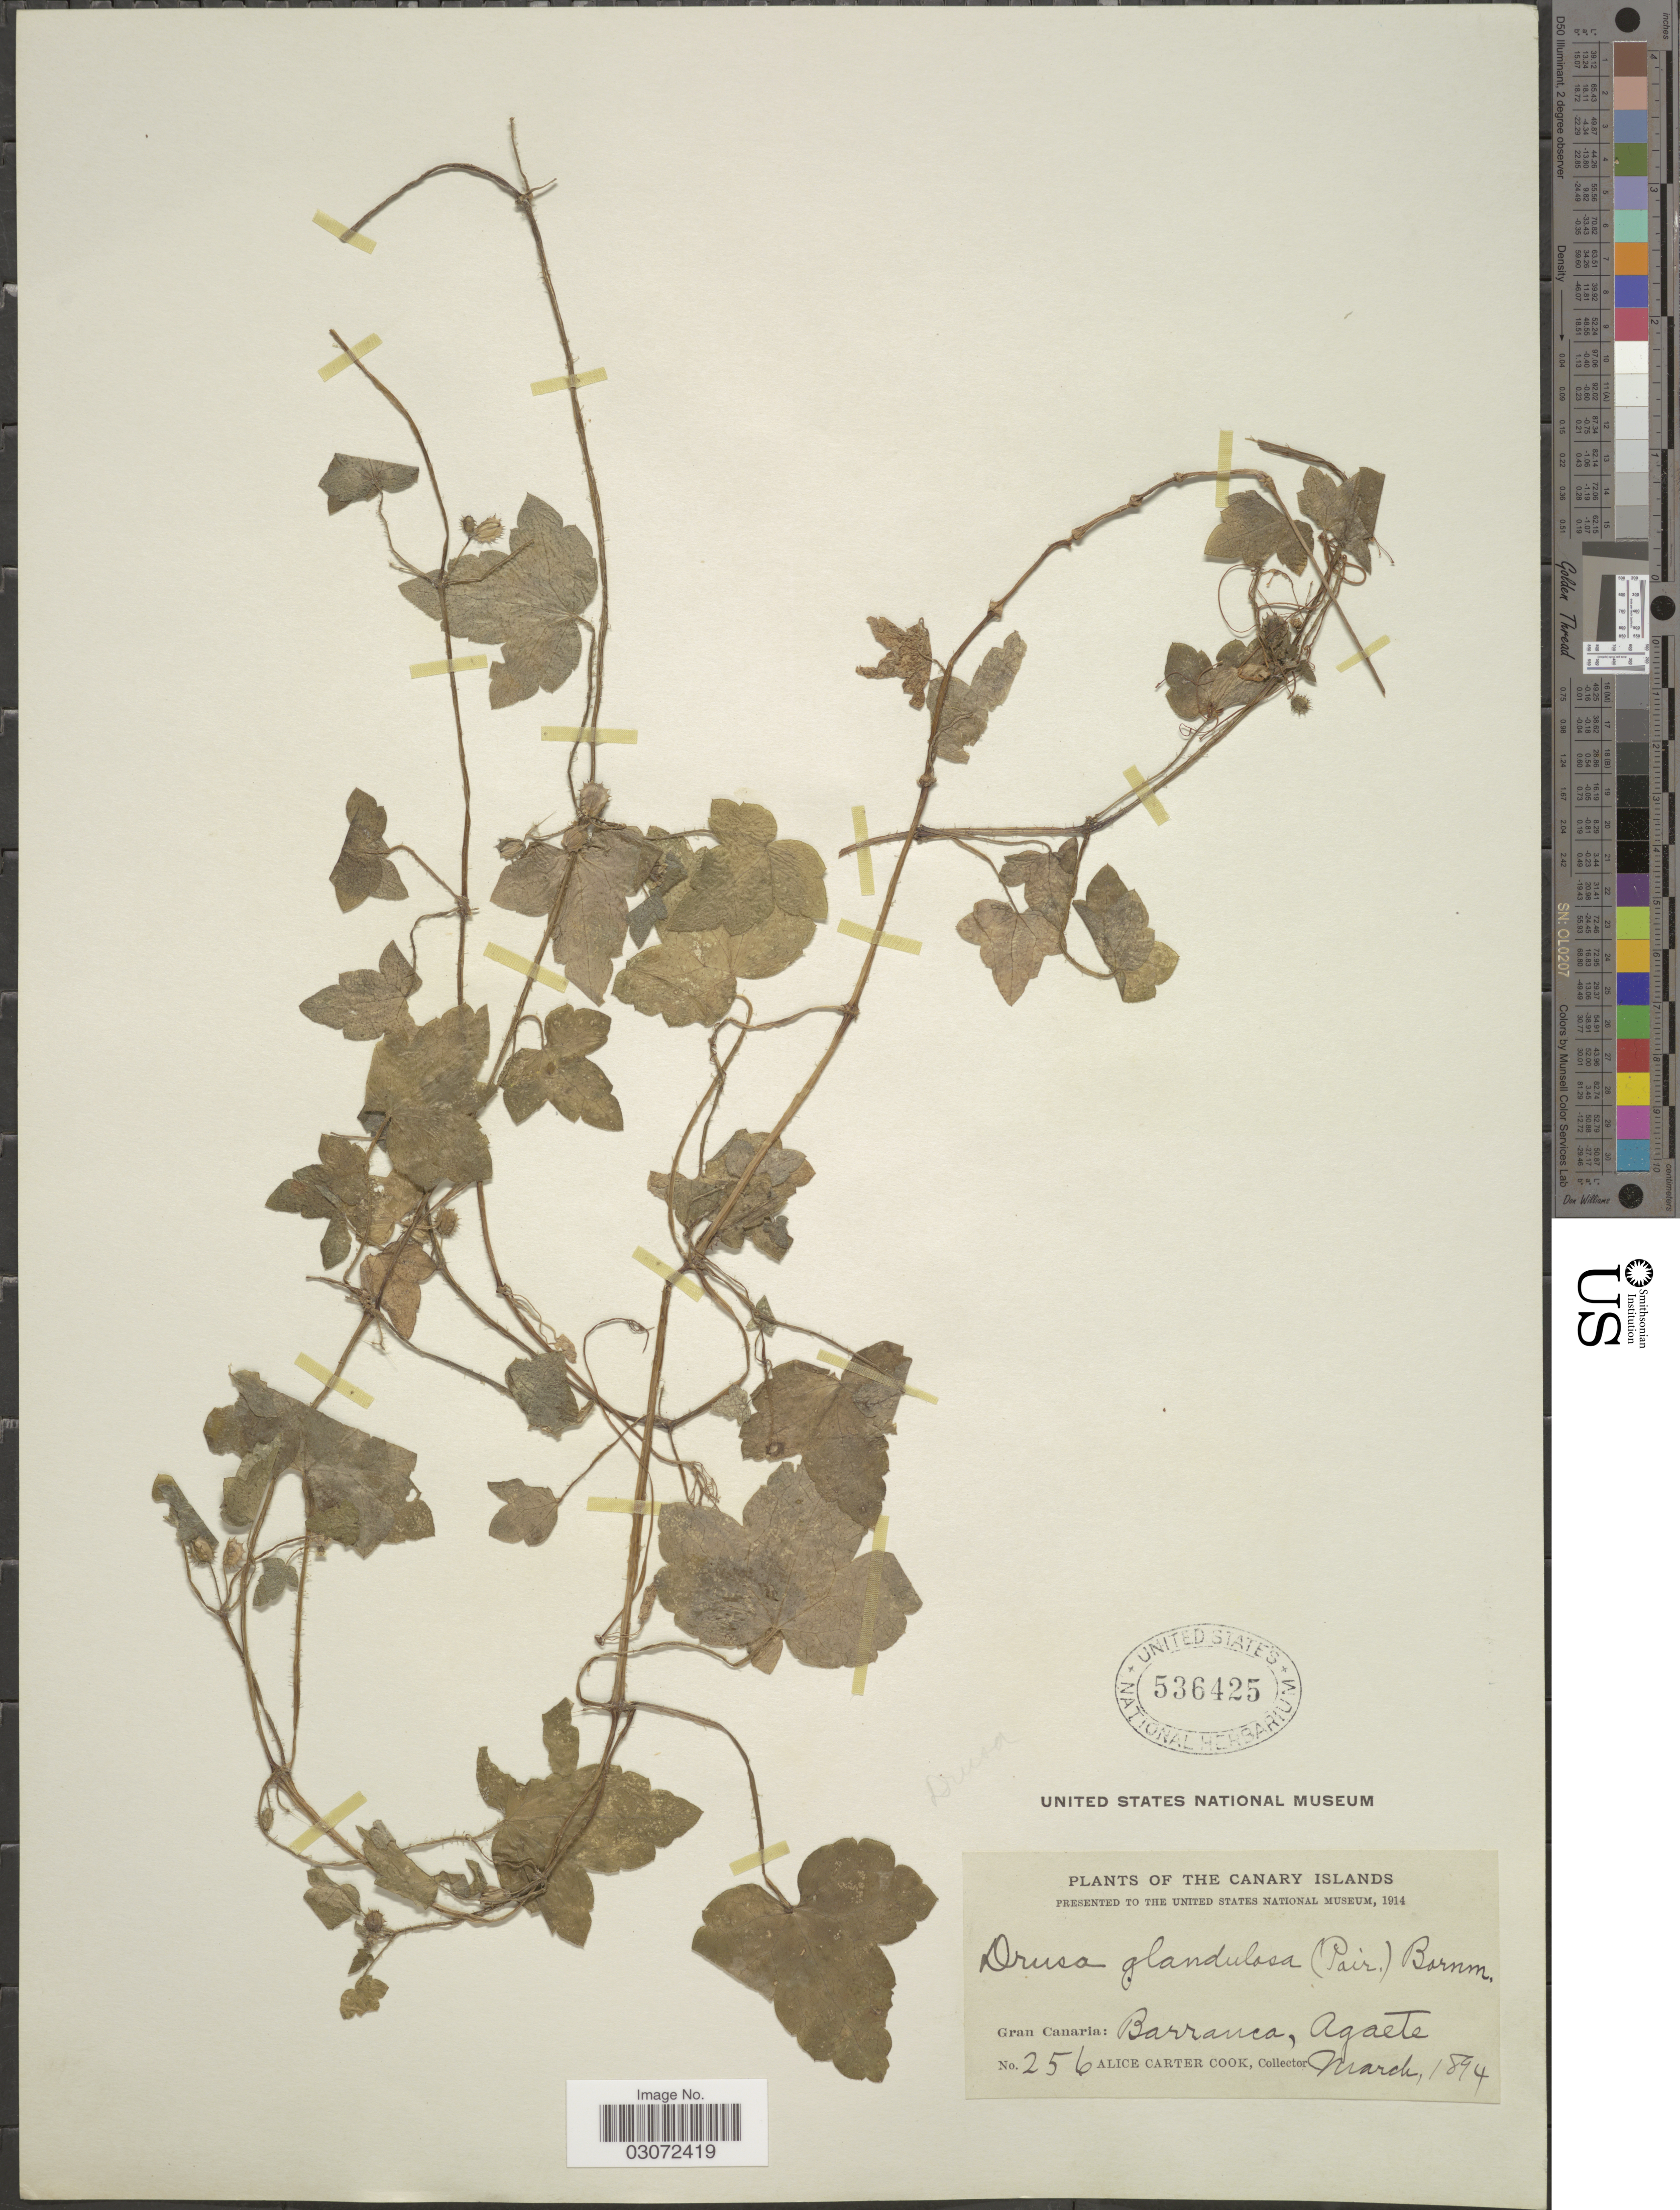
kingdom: Plantae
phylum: Tracheophyta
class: Magnoliopsida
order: Apiales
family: Apiaceae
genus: Drusa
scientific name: Drusa glandulosa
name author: (Poir.) H. Wolff ex Engl.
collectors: Alice C. Cook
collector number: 256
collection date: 1894-03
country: Spain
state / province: Canarias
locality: The Canary Islands, Gran Canaria: Barranca, Agaete.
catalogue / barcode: US 536425